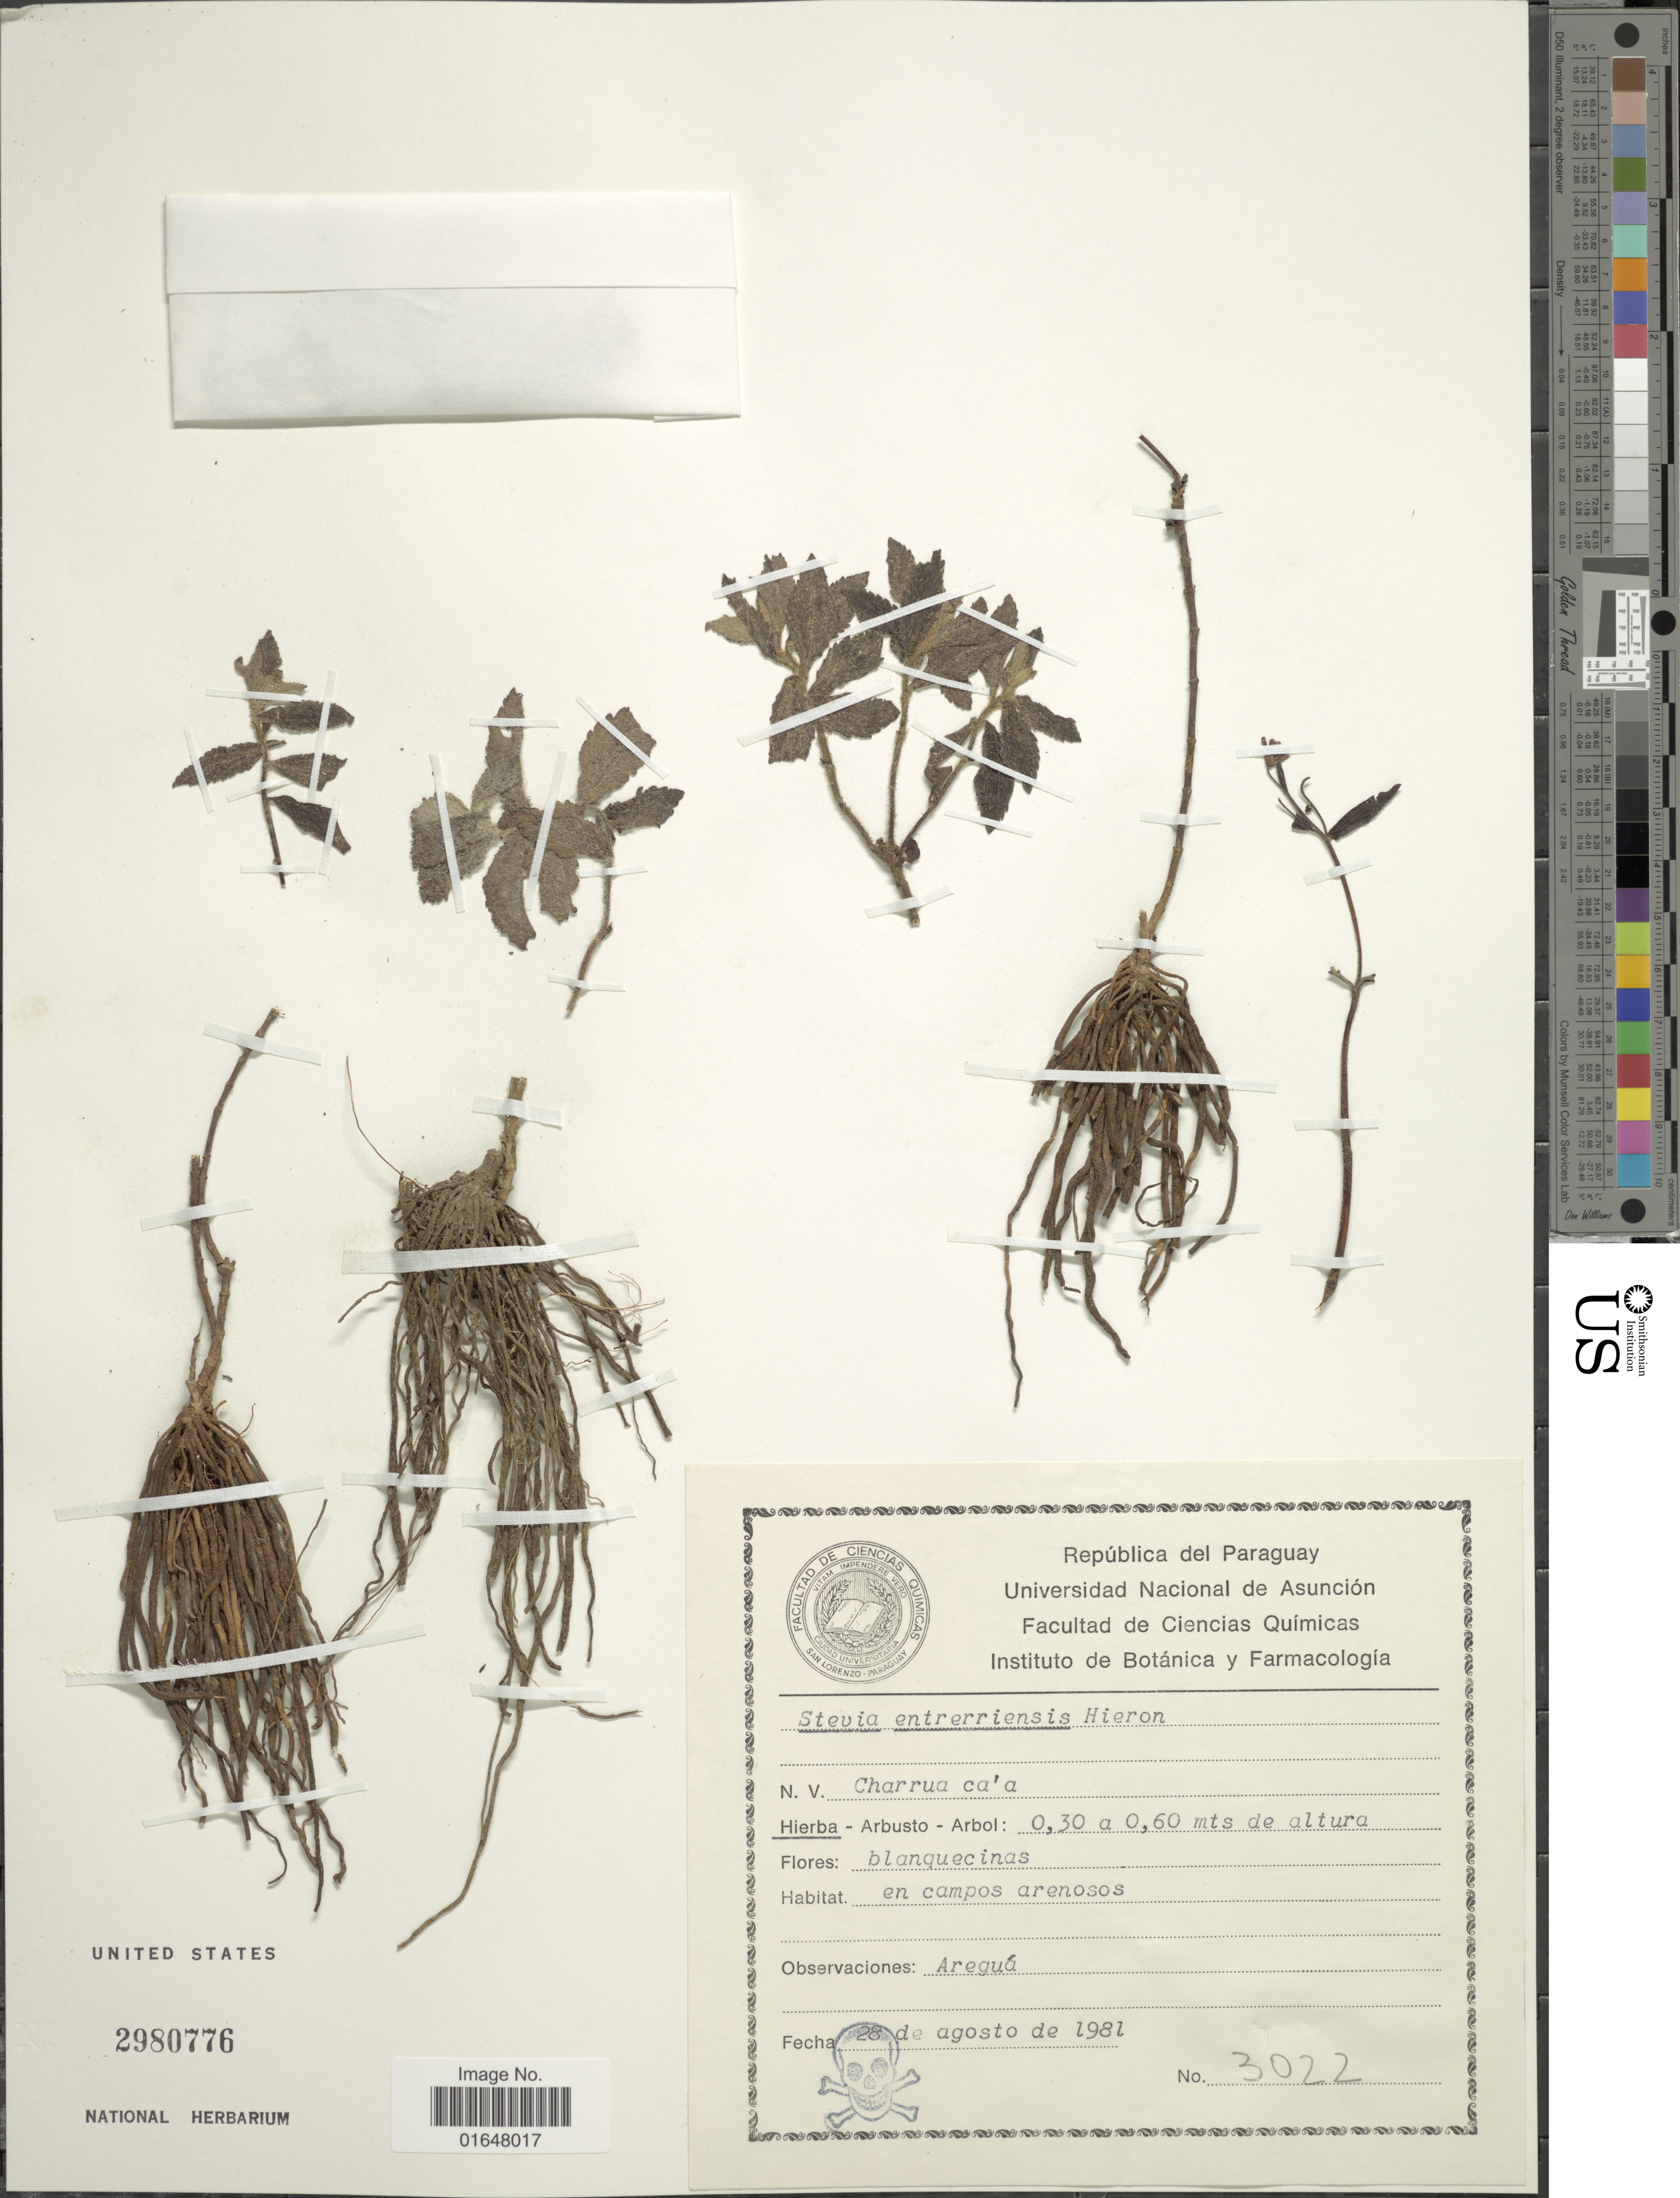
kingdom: Plantae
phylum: Tracheophyta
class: Magnoliopsida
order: Asterales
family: Asteraceae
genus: Stevia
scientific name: Stevia entreriensis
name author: Hieron.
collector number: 3022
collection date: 1981-08-28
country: Paraguay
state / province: Central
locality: Aregua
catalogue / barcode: US 2980776